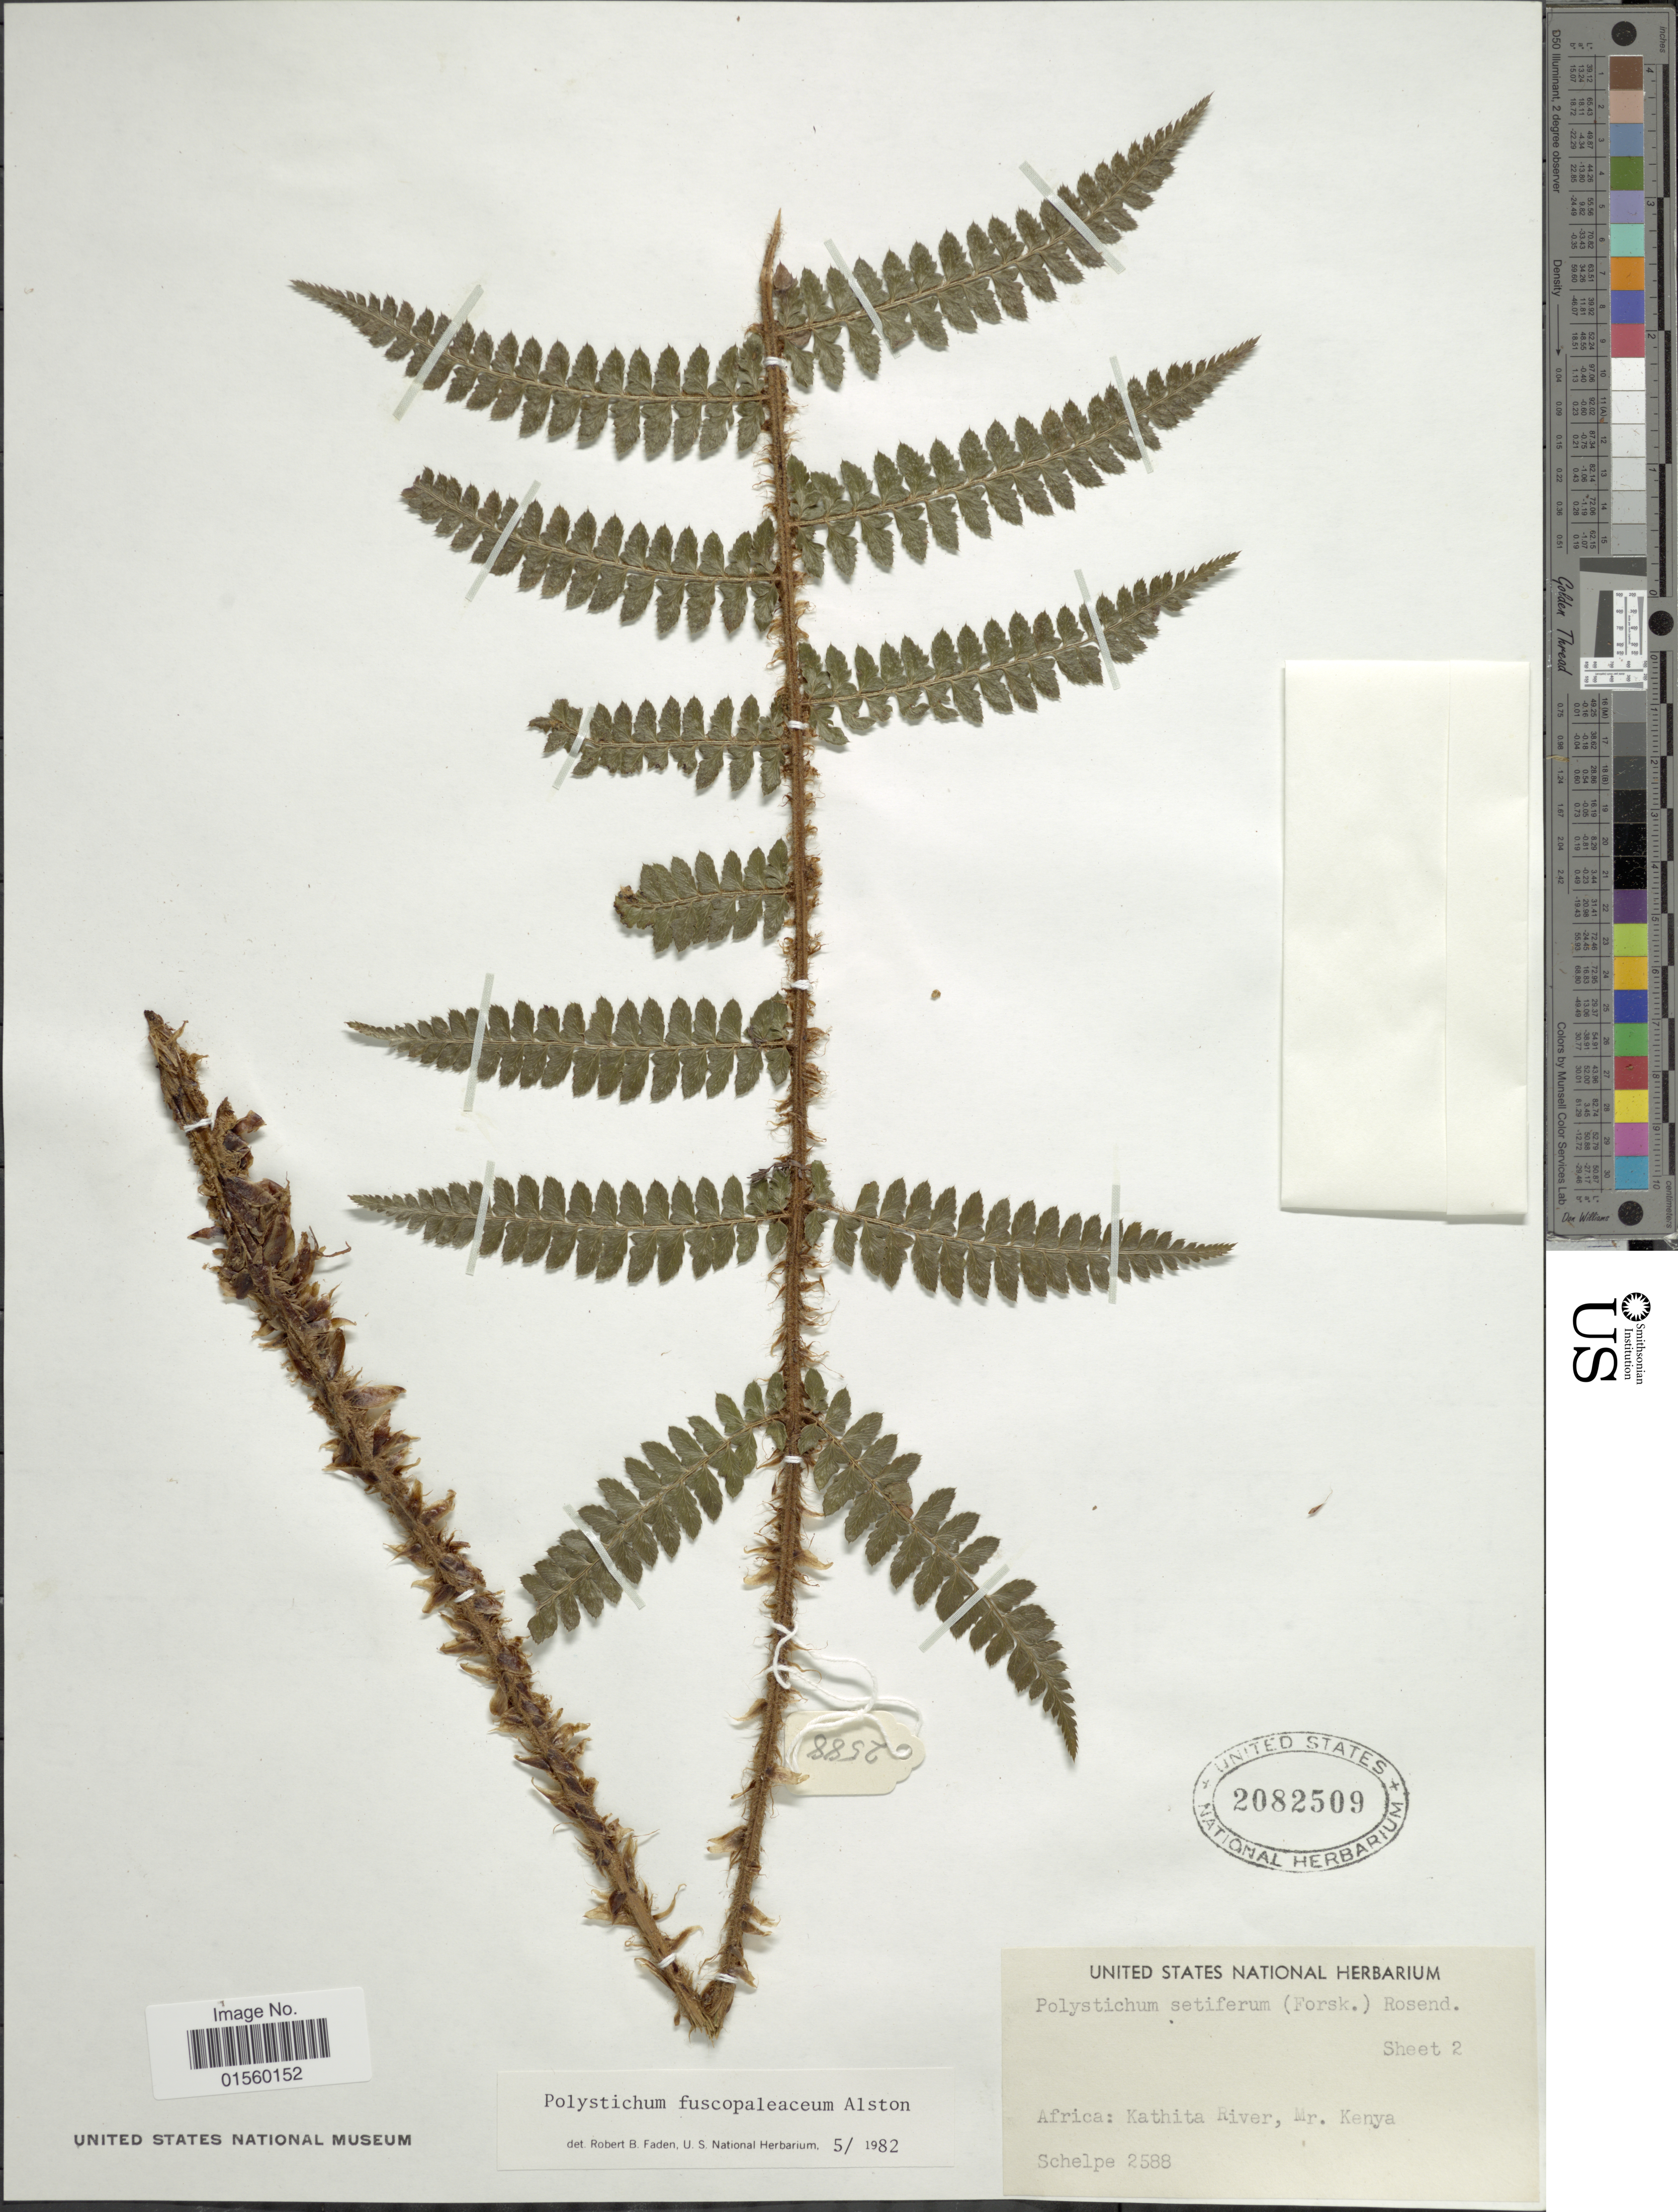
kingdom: Plantae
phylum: Tracheophyta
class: Polypodiopsida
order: Polypodiales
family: Dryopteridaceae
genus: Polystichum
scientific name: Polystichum fuscopaleaceum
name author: Alston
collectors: -- Schelpe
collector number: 2588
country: Kenya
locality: Kathita River, Mr. Kenya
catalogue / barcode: US 2082509